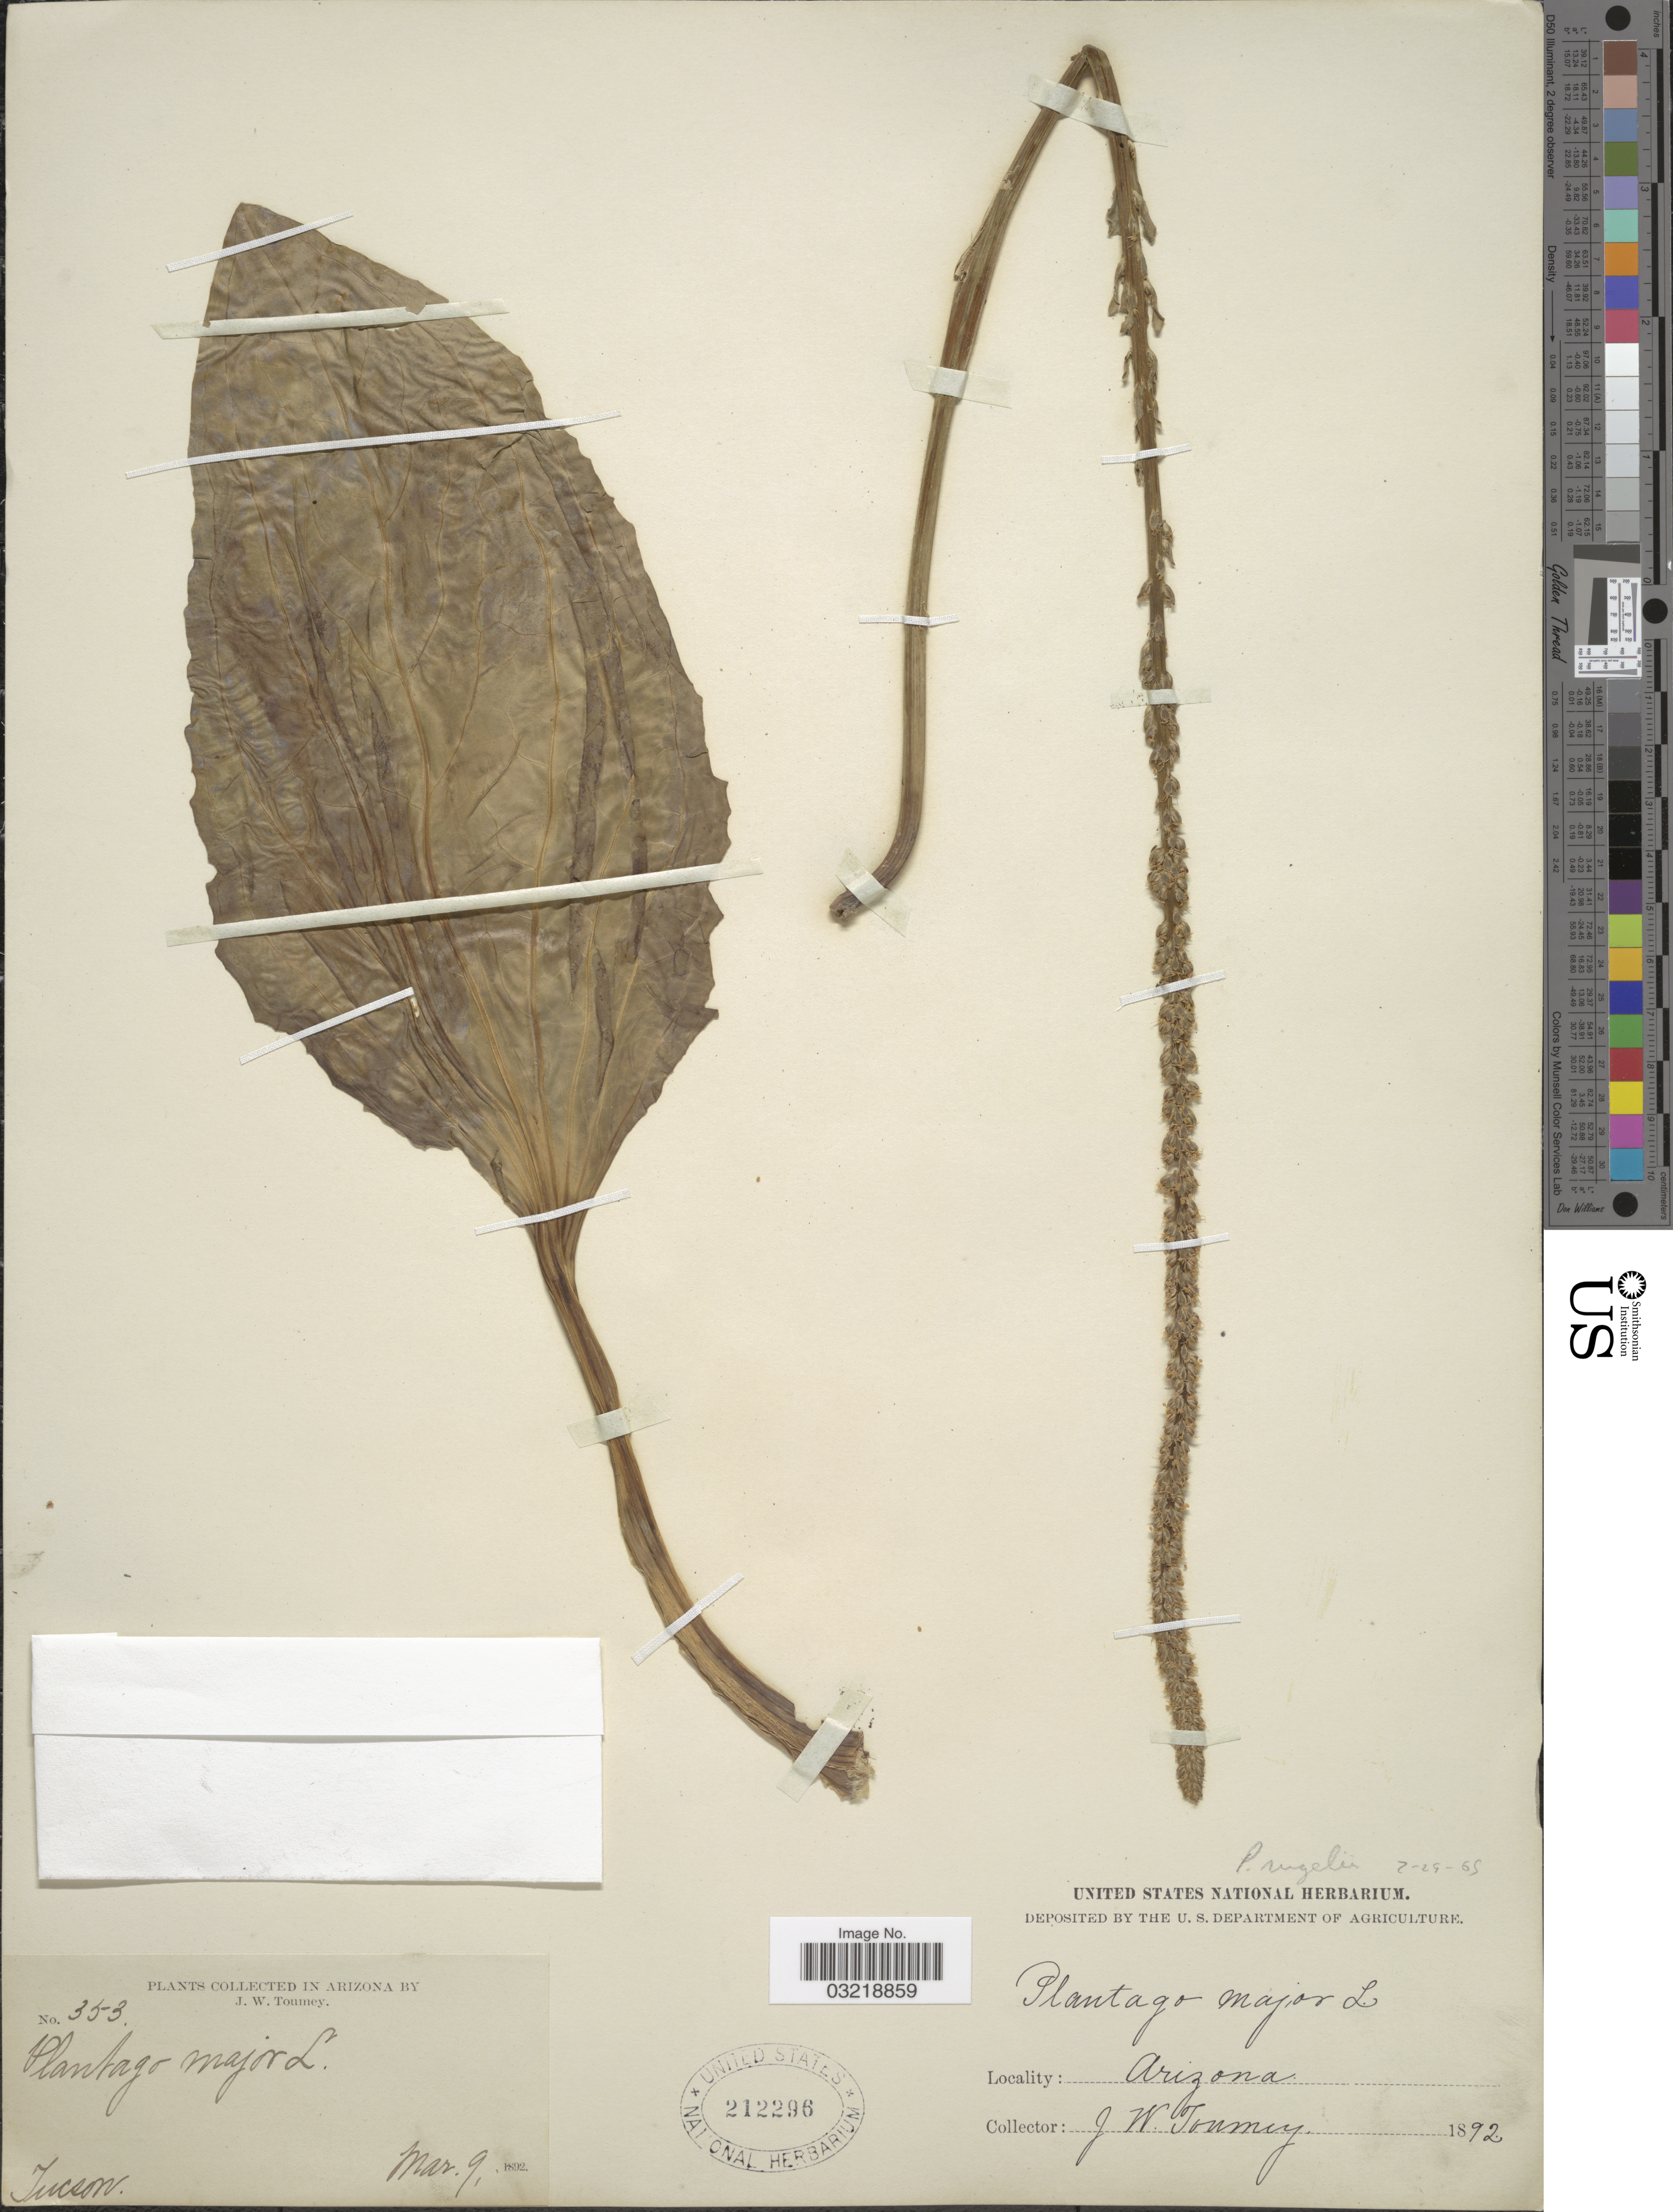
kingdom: Plantae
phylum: Tracheophyta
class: Magnoliopsida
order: Lamiales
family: Plantaginaceae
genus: Plantago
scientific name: Plantago major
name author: L.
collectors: J. W. Toumey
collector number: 353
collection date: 1892-03-09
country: United States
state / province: Arizona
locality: Tucson.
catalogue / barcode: US 212296